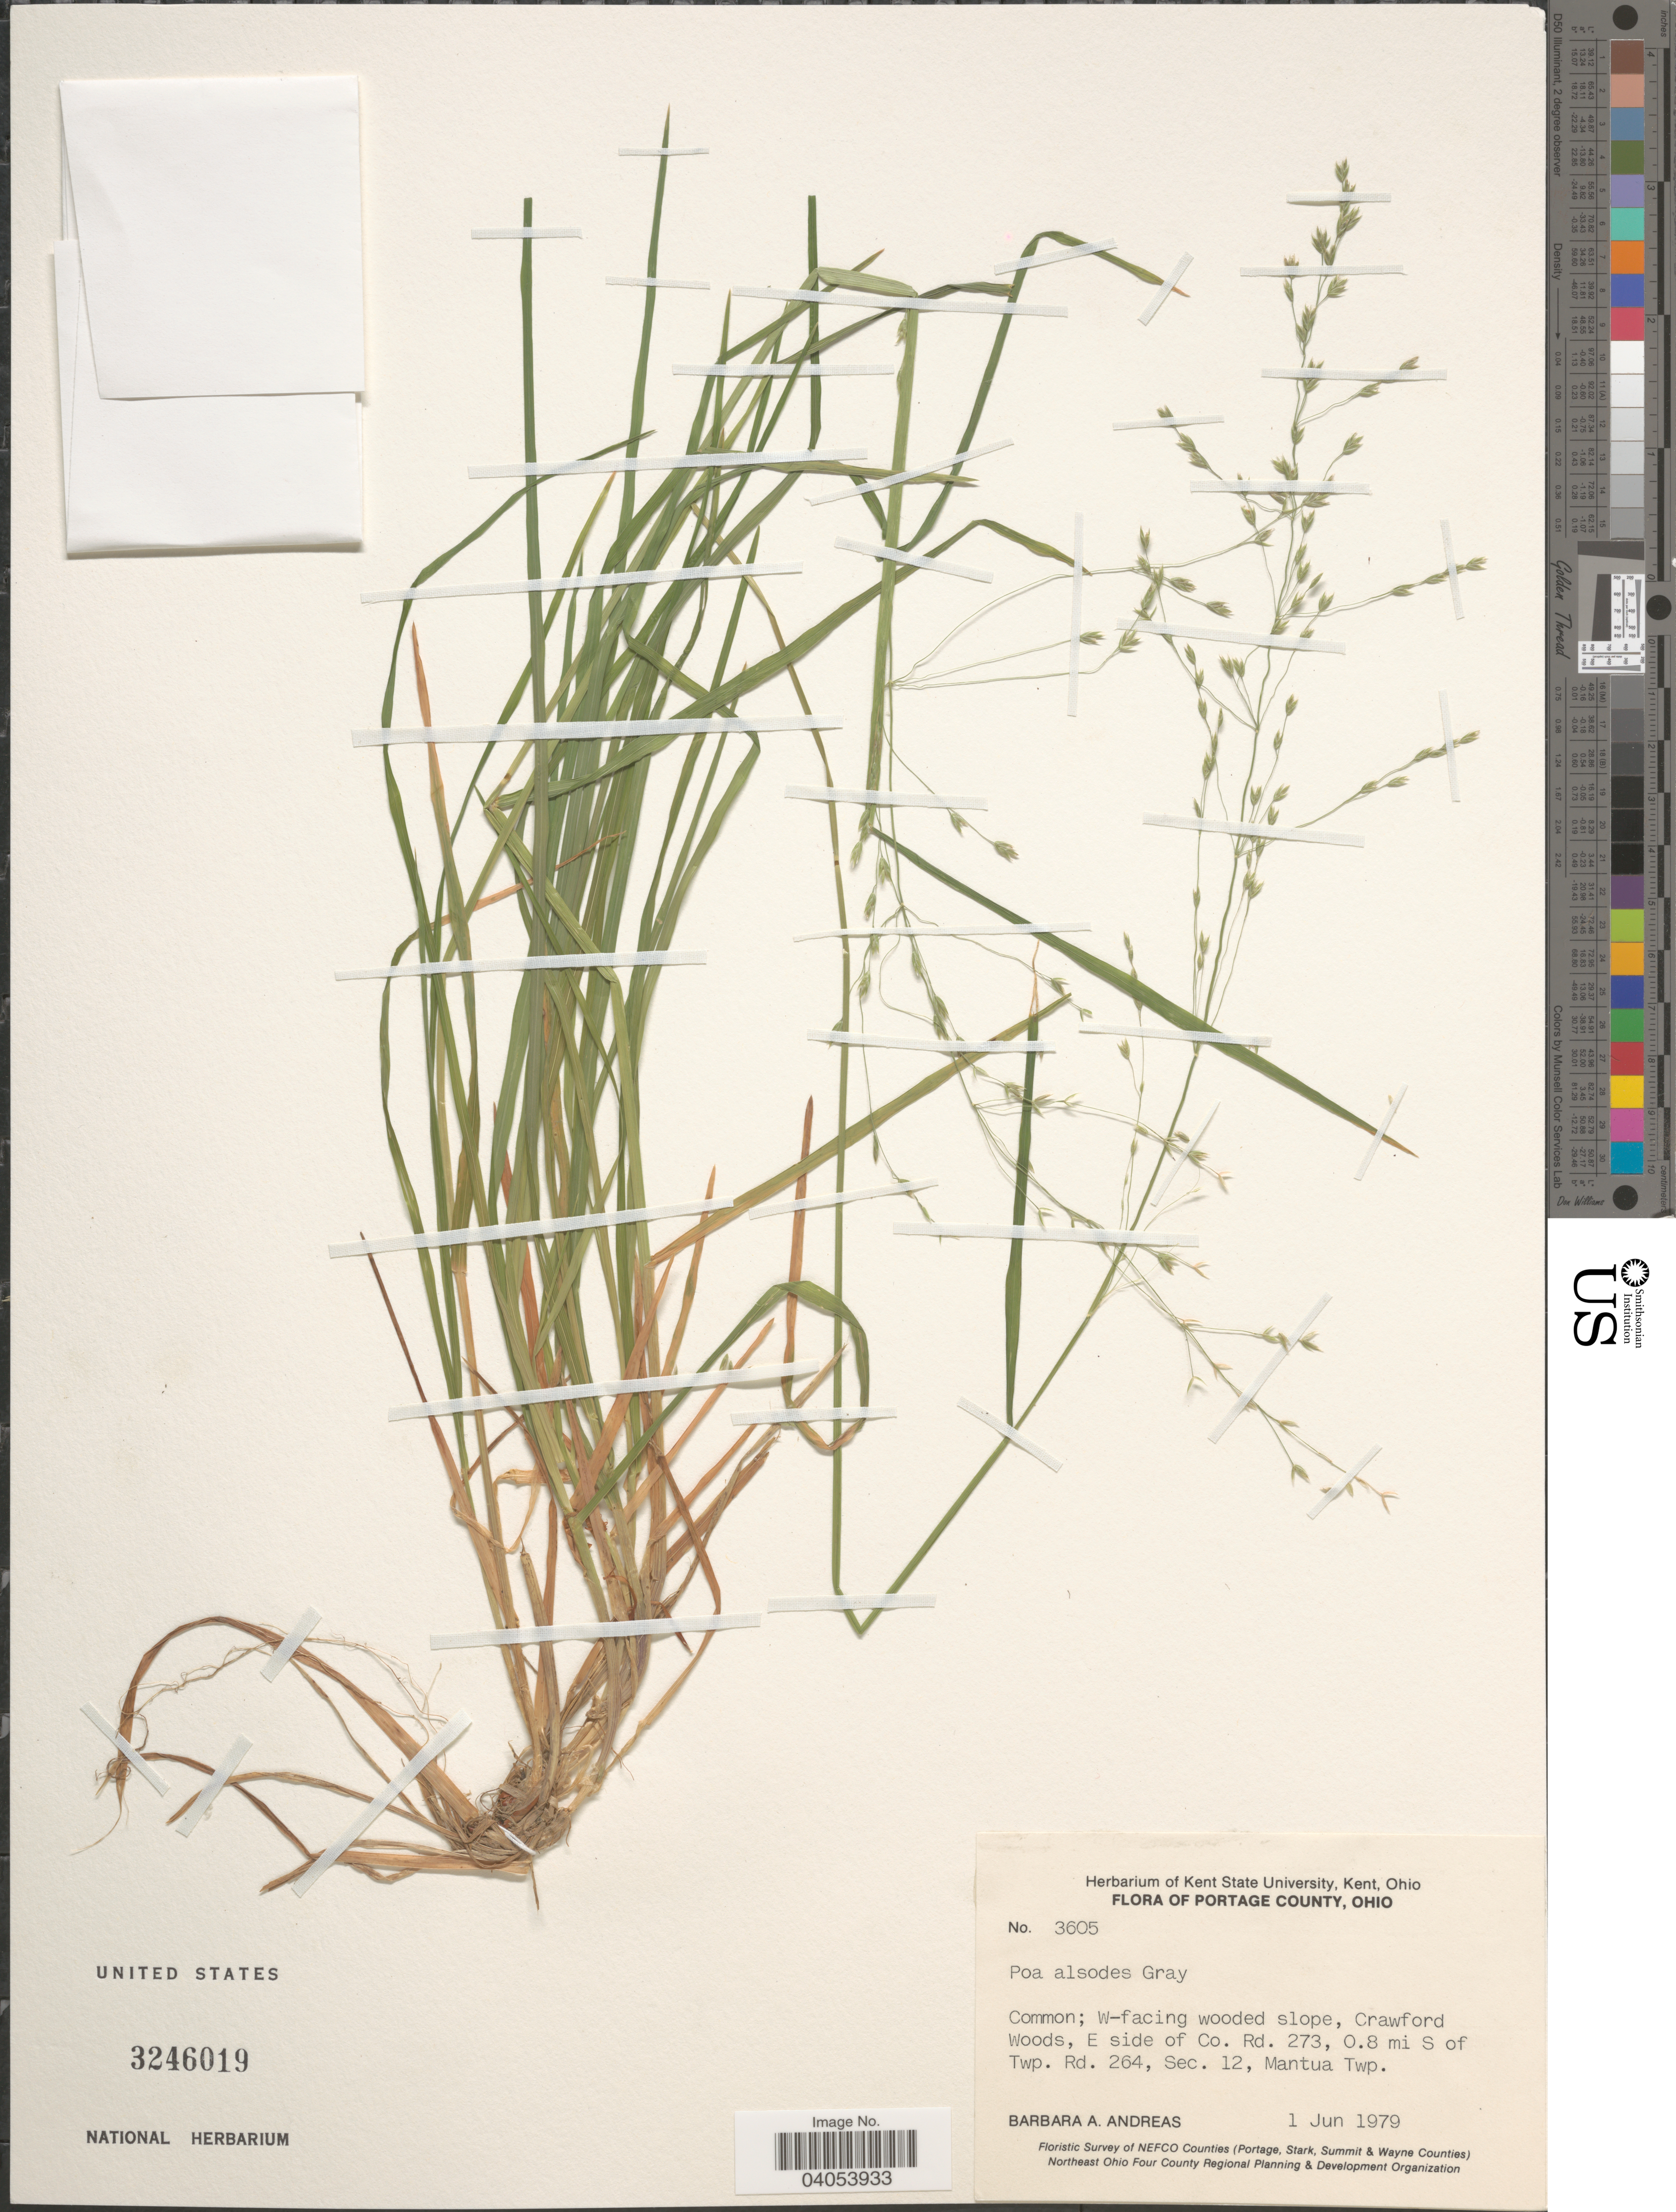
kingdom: Plantae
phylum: Tracheophyta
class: Liliopsida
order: Poales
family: Poaceae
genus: Poa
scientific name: Poa alsodes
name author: A. Gray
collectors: B. A. Andreas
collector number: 3605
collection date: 1979-06-01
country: United States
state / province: Ohio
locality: Portage County. W-facing wooded slope, Crawford Woods, E side of Co. Rd. 273, 0.8 mi S of Twp. Rd. 264, Sec. 12, Mantua Twp.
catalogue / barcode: US 3246019